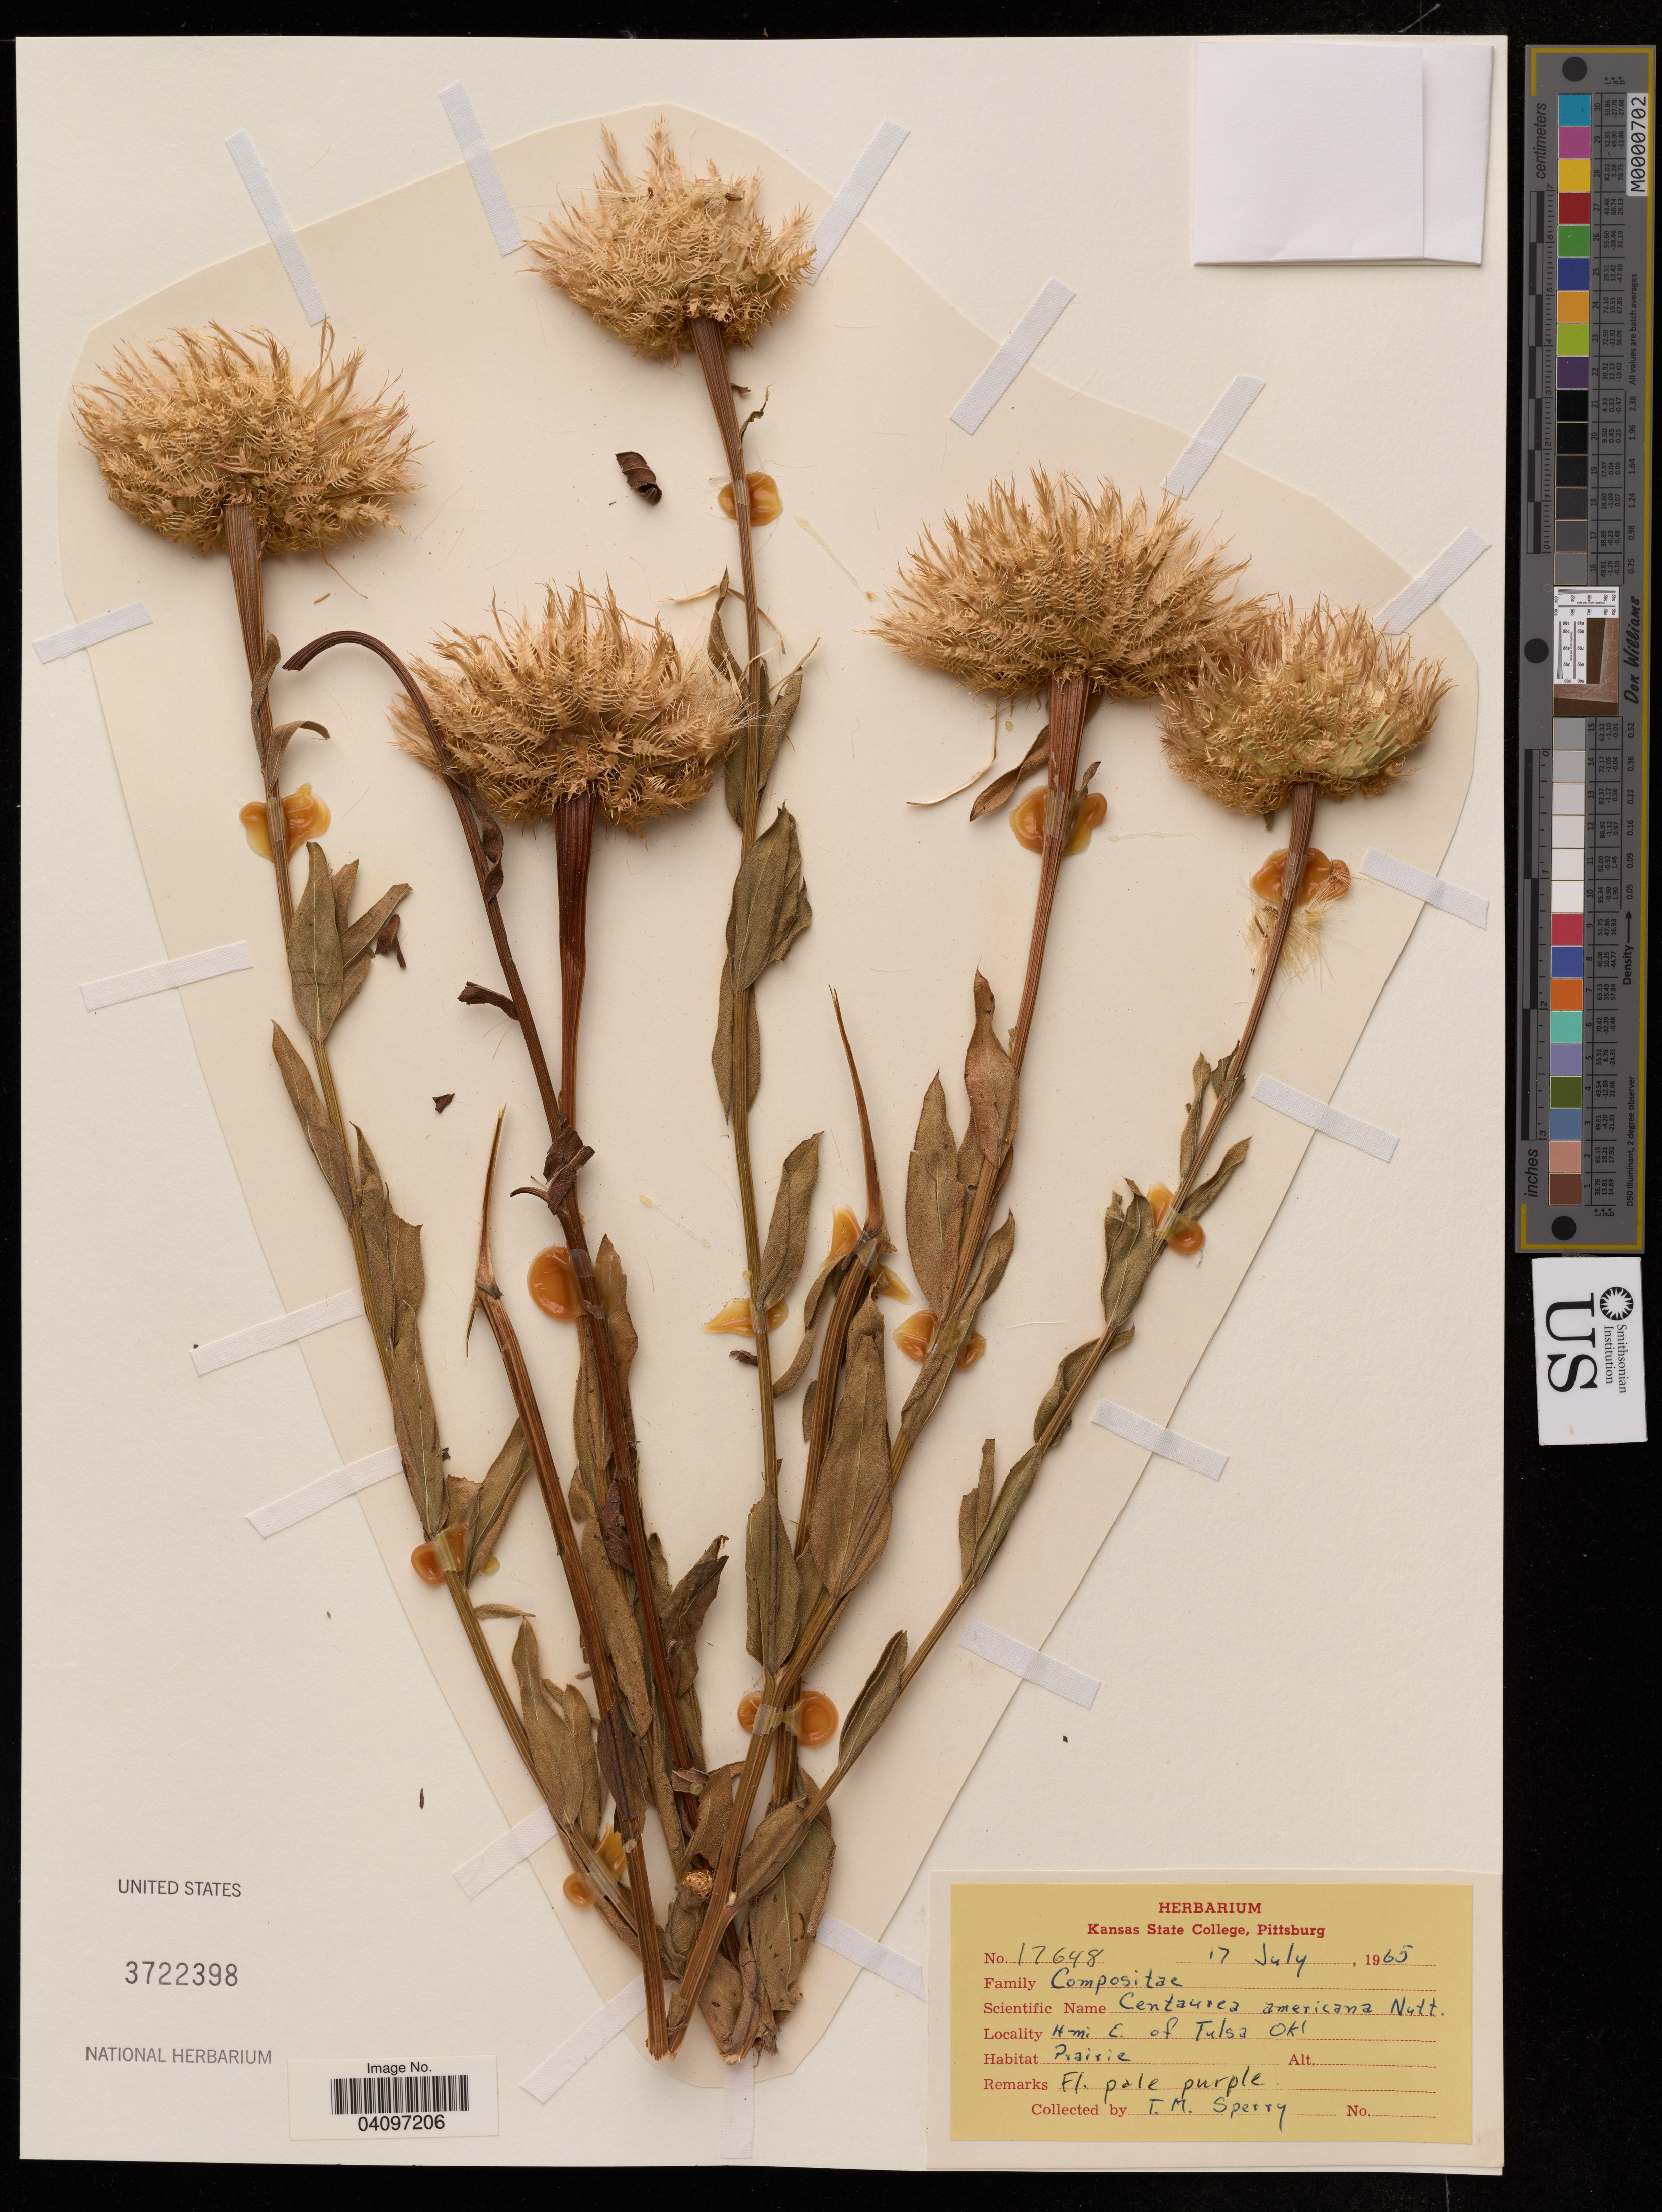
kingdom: Plantae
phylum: Tracheophyta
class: Magnoliopsida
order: Asterales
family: Asteraceae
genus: Centaurea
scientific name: Centaurea americana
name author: Nutt.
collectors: T. Sperry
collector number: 17648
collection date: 1965-07-17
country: United States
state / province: Oklahoma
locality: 4 m E. of Tulsa.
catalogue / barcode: US 3722398